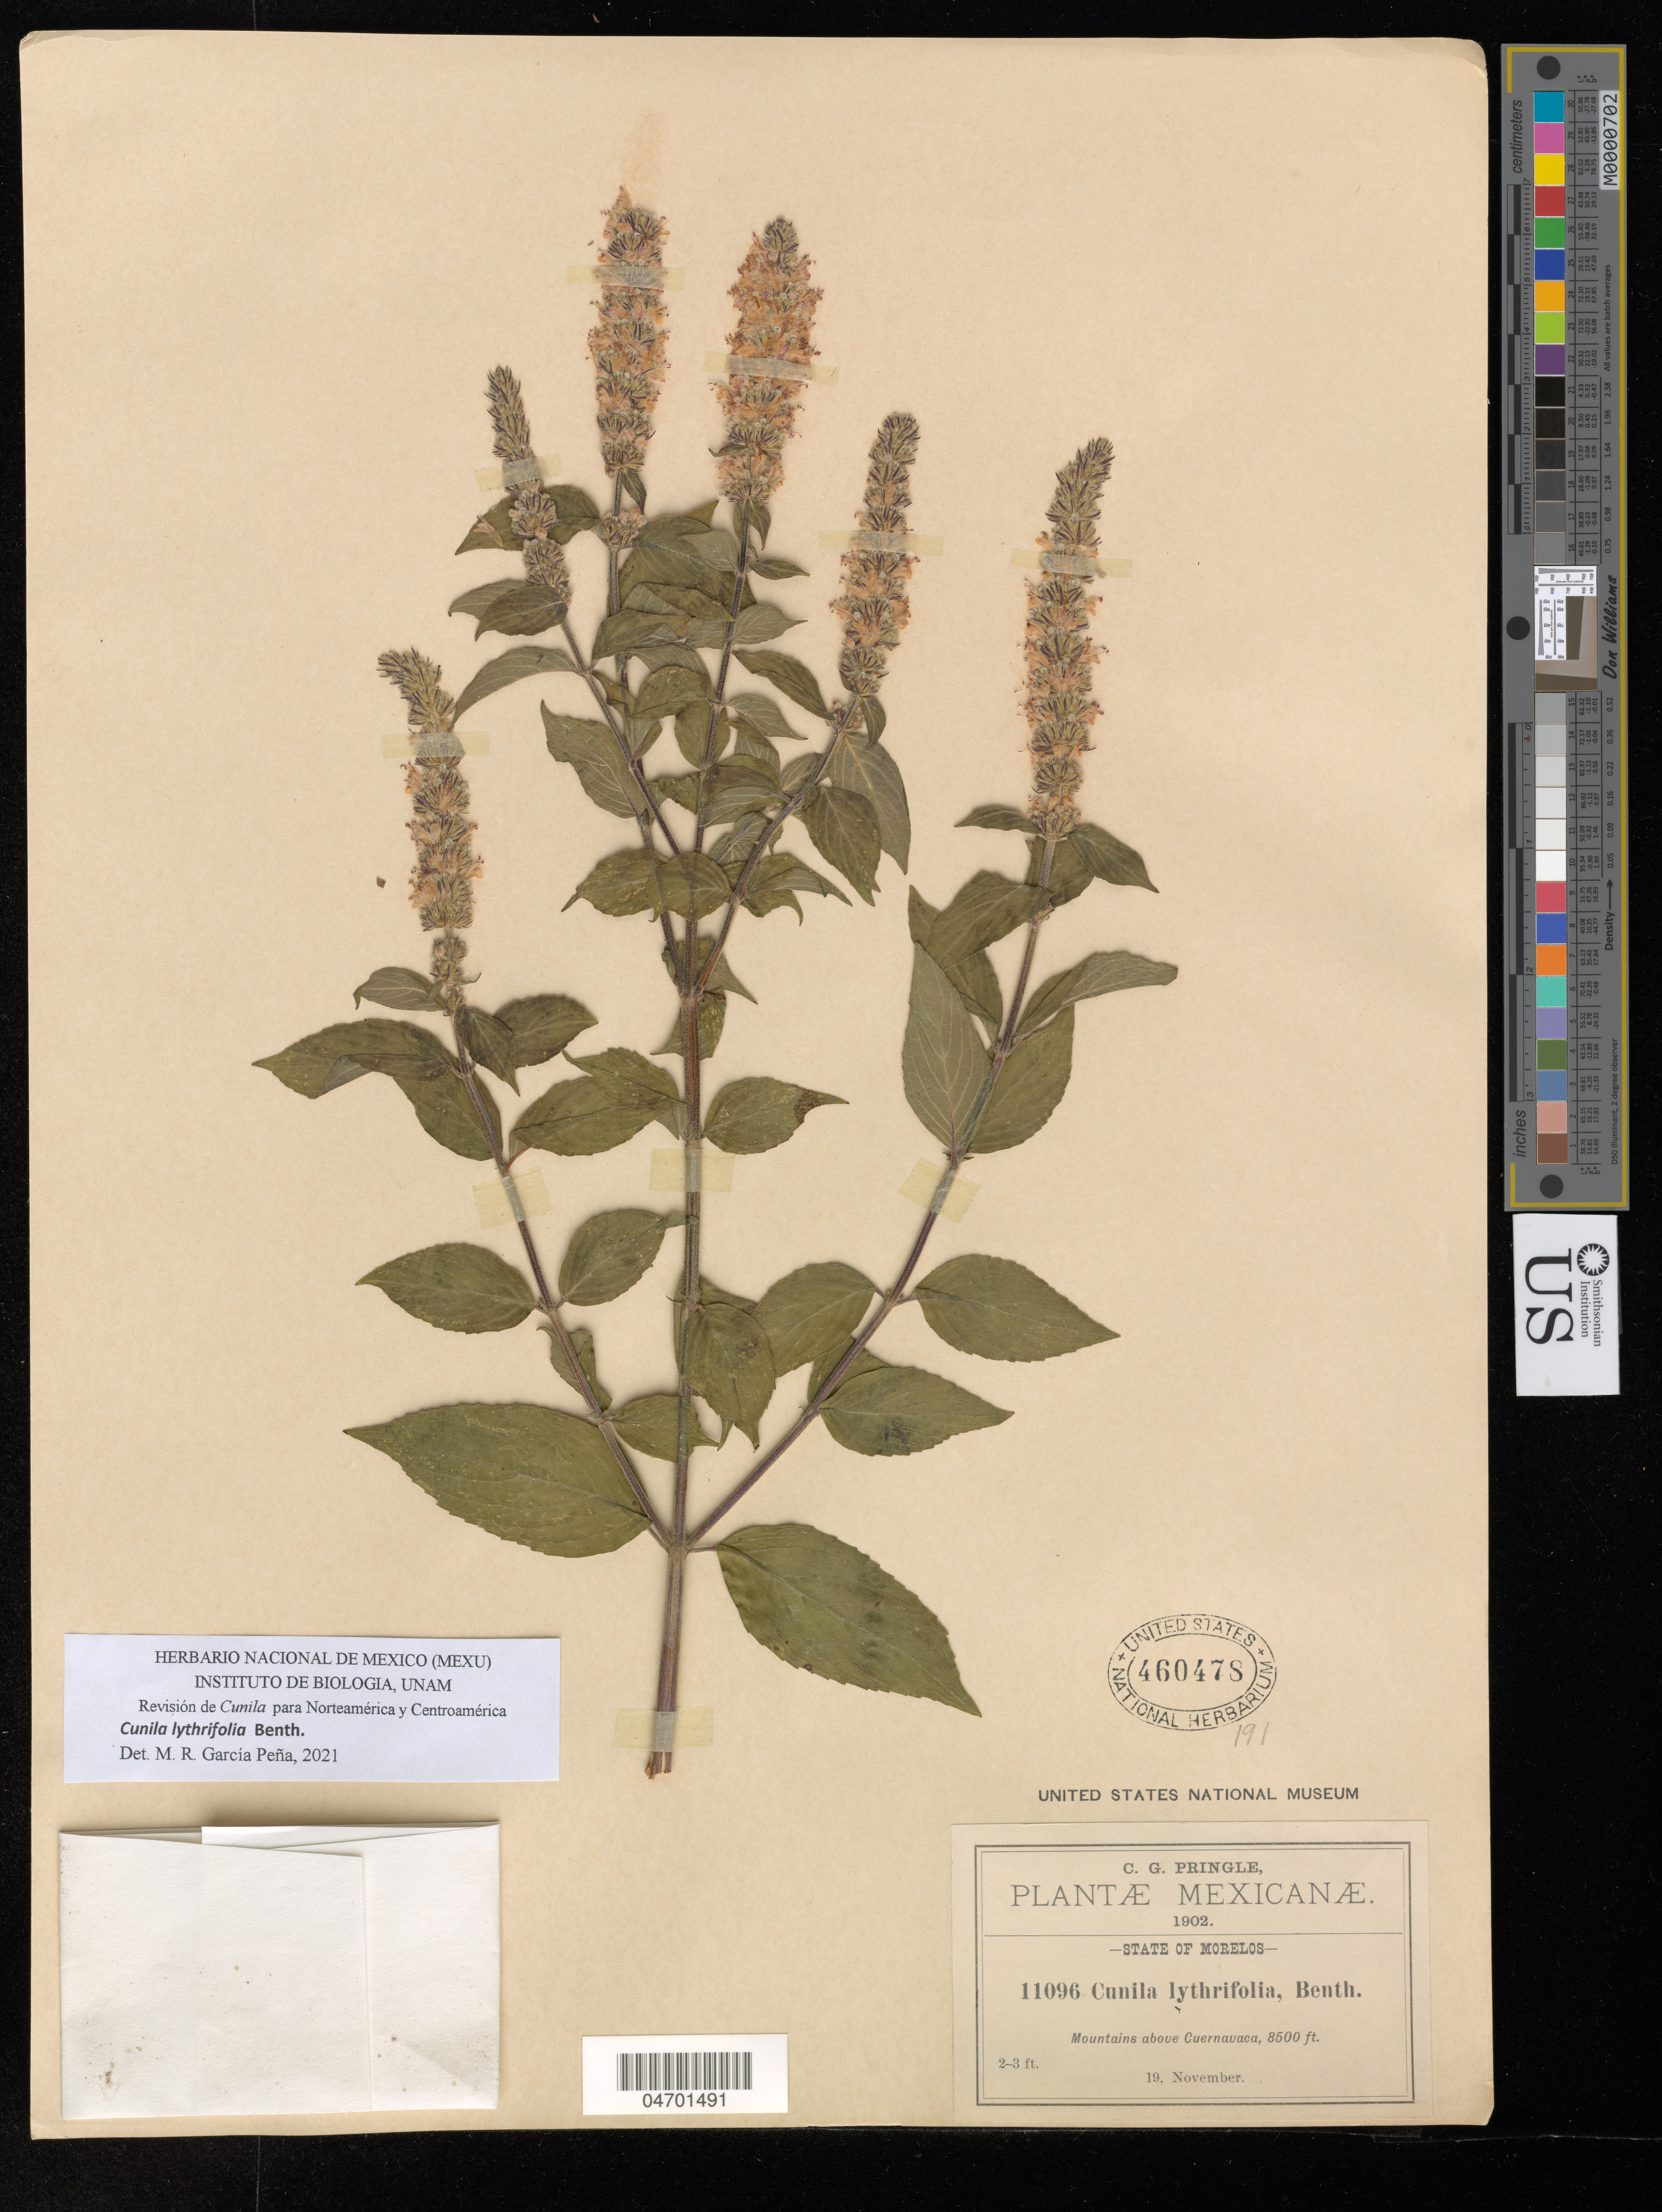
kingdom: Plantae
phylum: Tracheophyta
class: Magnoliopsida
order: Lamiales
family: Lamiaceae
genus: Cunila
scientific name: Cunila lythrifolia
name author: Benth.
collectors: C. G. Pringle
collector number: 11096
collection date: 1902-11-19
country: Mexico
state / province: Morelos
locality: Mountains above Cuernavaca.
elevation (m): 2591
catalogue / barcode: US 460478